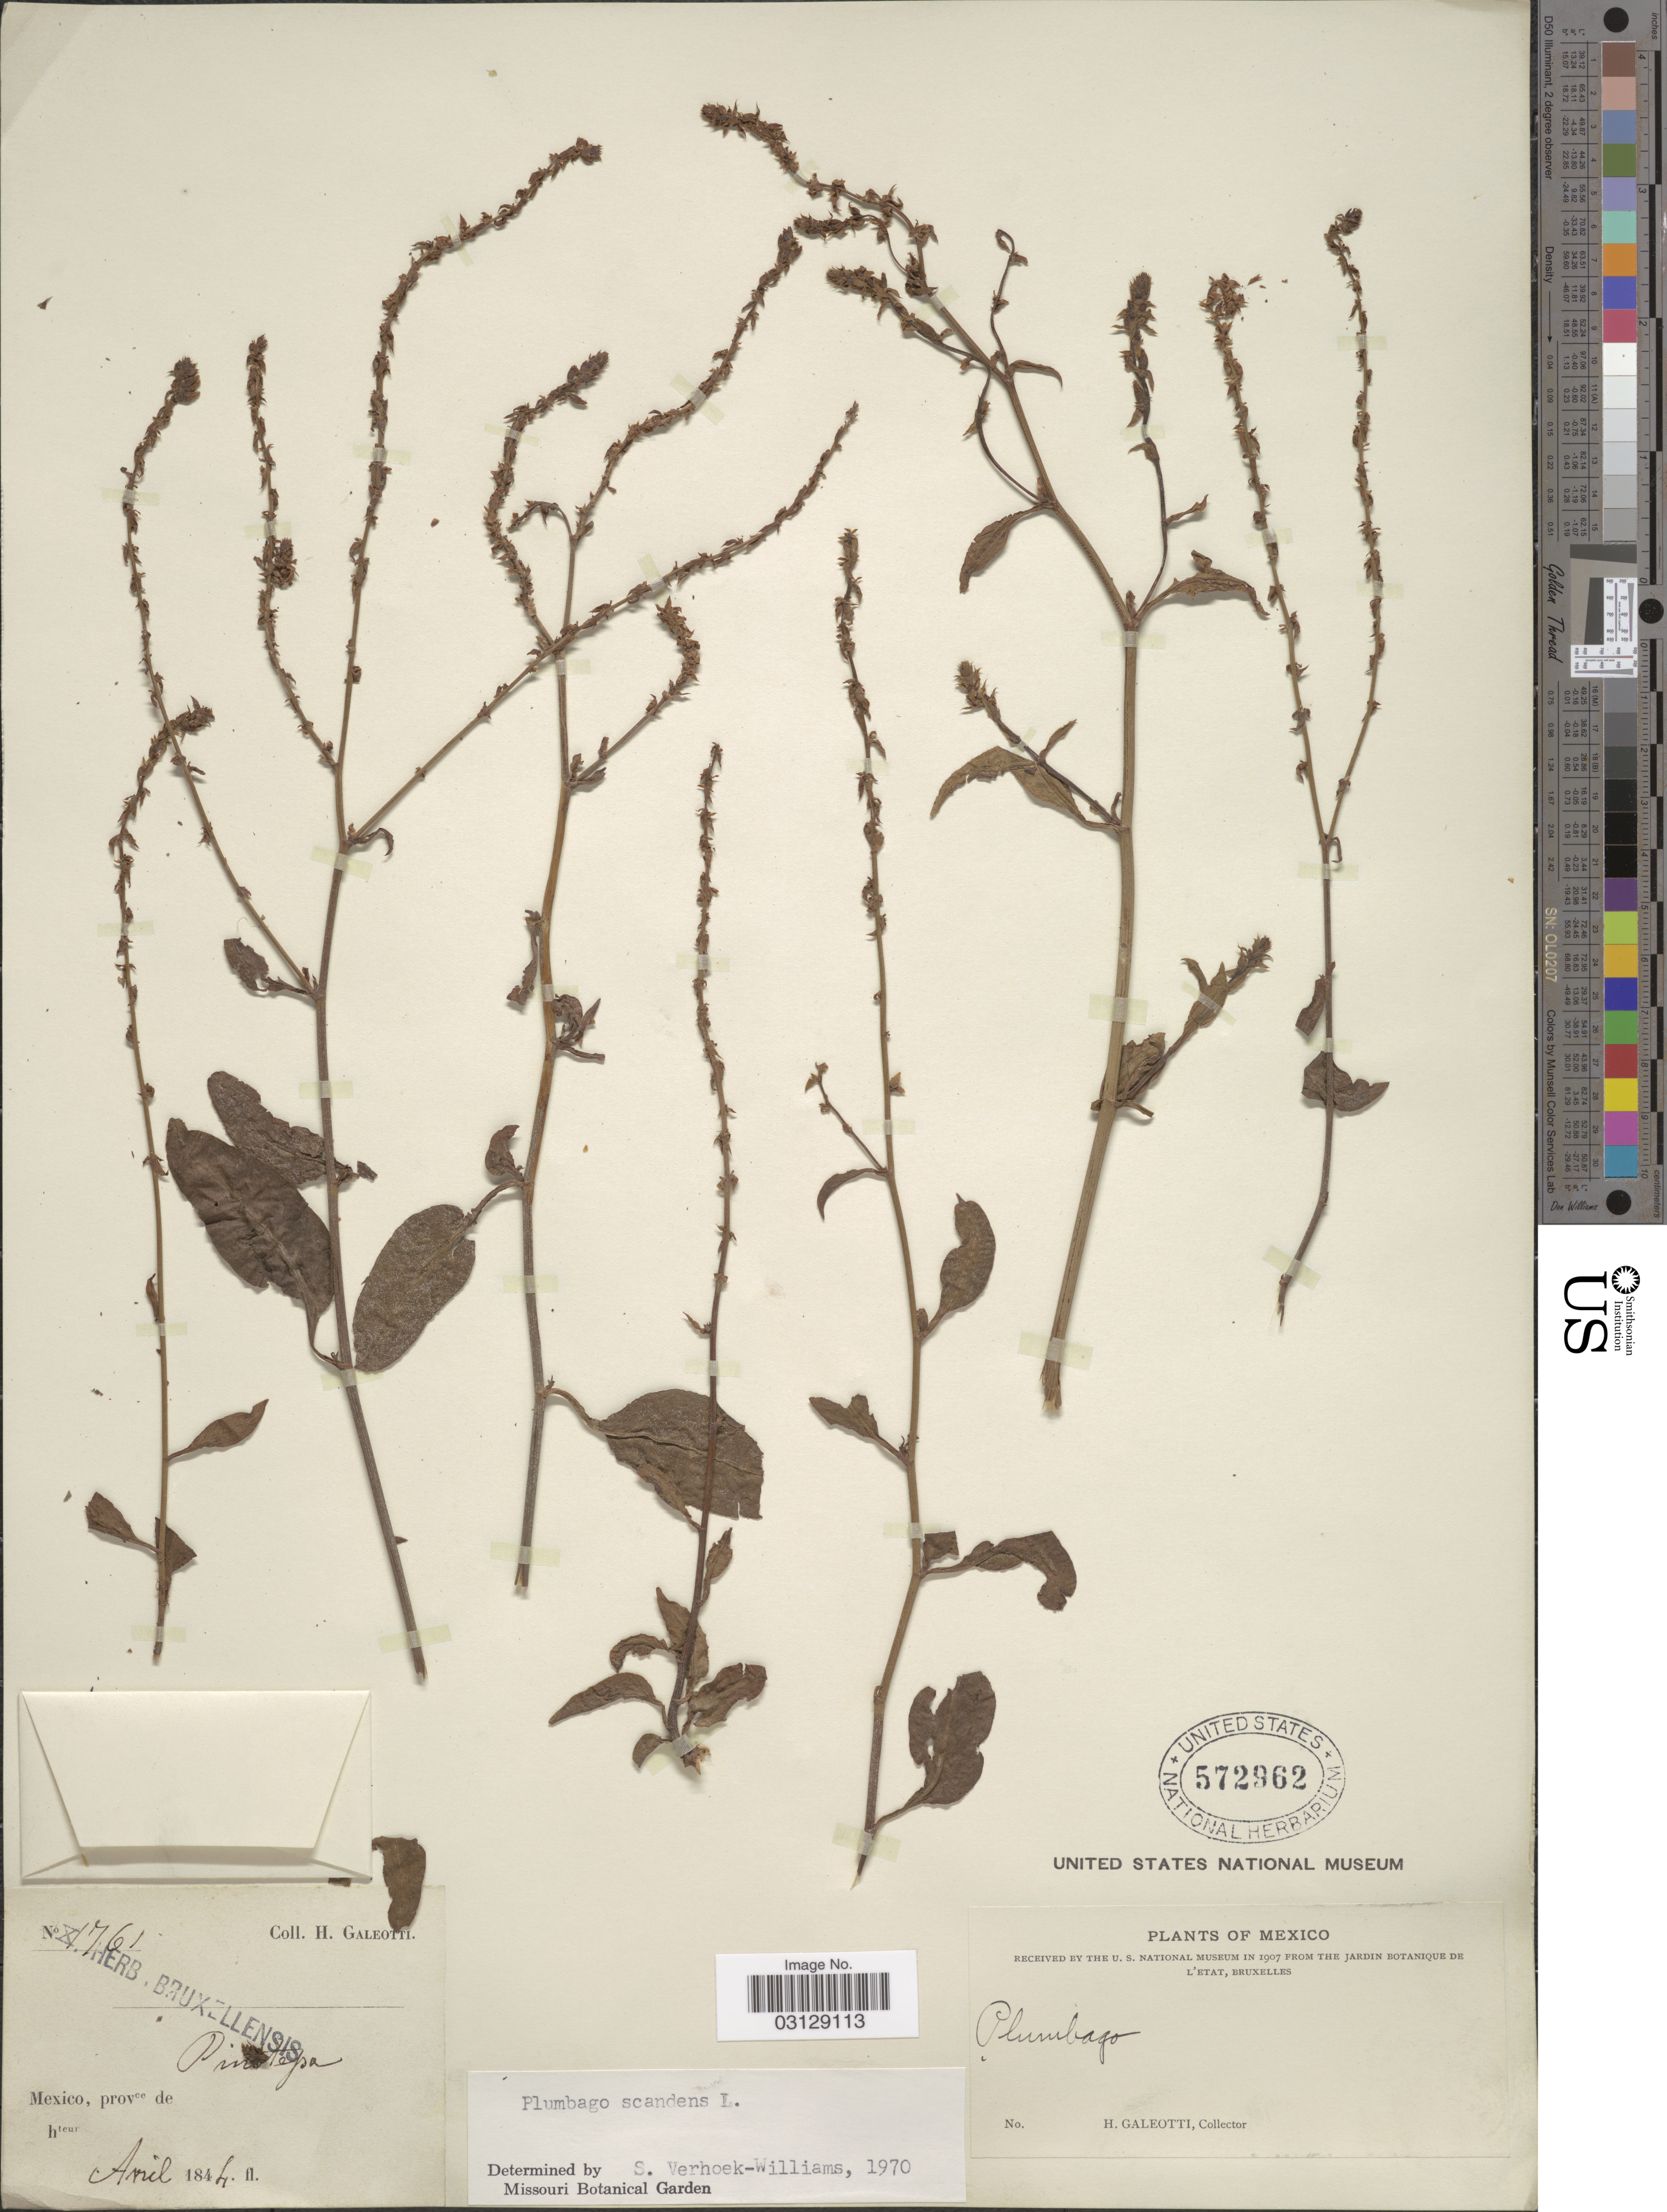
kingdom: Plantae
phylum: Tracheophyta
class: Magnoliopsida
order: Caryophyllales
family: Plumbaginaceae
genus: Plumbago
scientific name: Plumbago scandens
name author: L.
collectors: H. G. Galeotti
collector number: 1761?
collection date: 1844-04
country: Mexico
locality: Pinotepa.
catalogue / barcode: US 572962